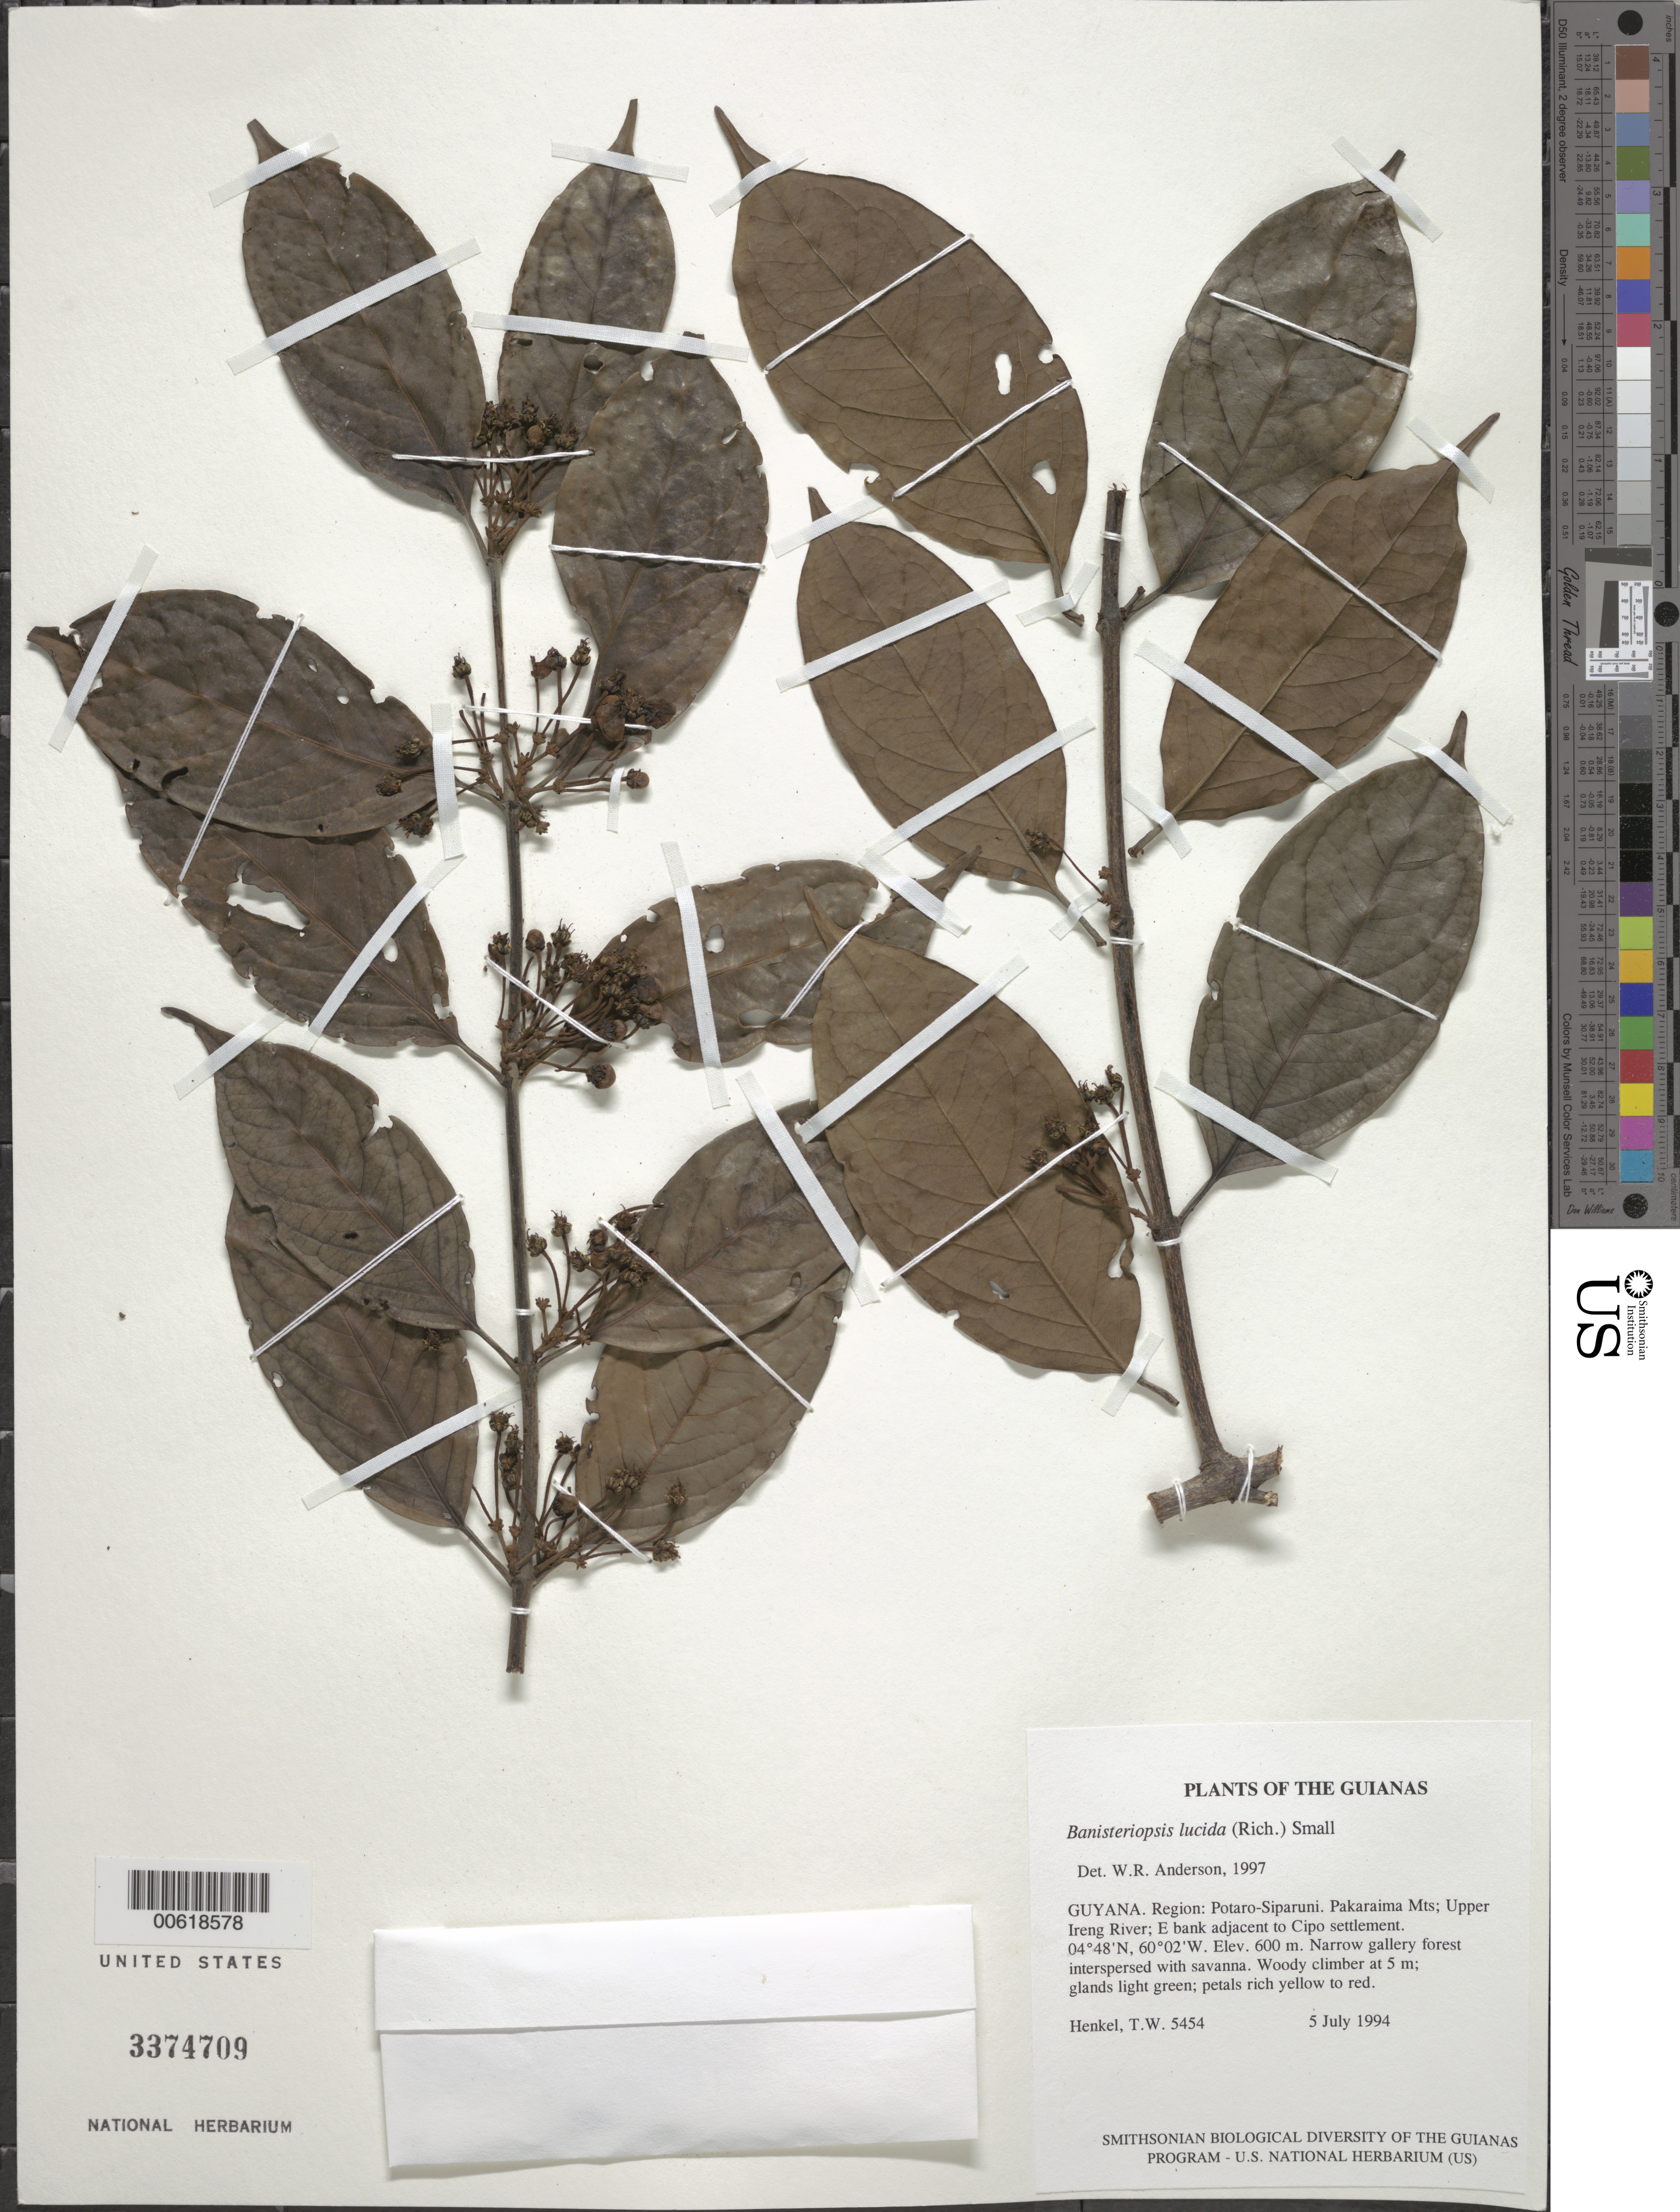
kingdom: Plantae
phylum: Tracheophyta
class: Magnoliopsida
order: Malpighiales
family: Malpighiaceae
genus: Banisteriopsis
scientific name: Banisteriopsis lucida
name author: (Rich.) Small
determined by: Anderson, W. R., (MICH), University of Michigan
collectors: T. Henkel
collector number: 5454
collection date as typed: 5 July 1994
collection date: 1994-07-05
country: Guyana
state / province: Potaro-Siparuni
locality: Pakaraima Mts; Upper Ireng River; E bank adjacent to Cipo settlement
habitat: Narrow gallery forest interspersed with savanna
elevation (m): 600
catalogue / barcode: US 3374709